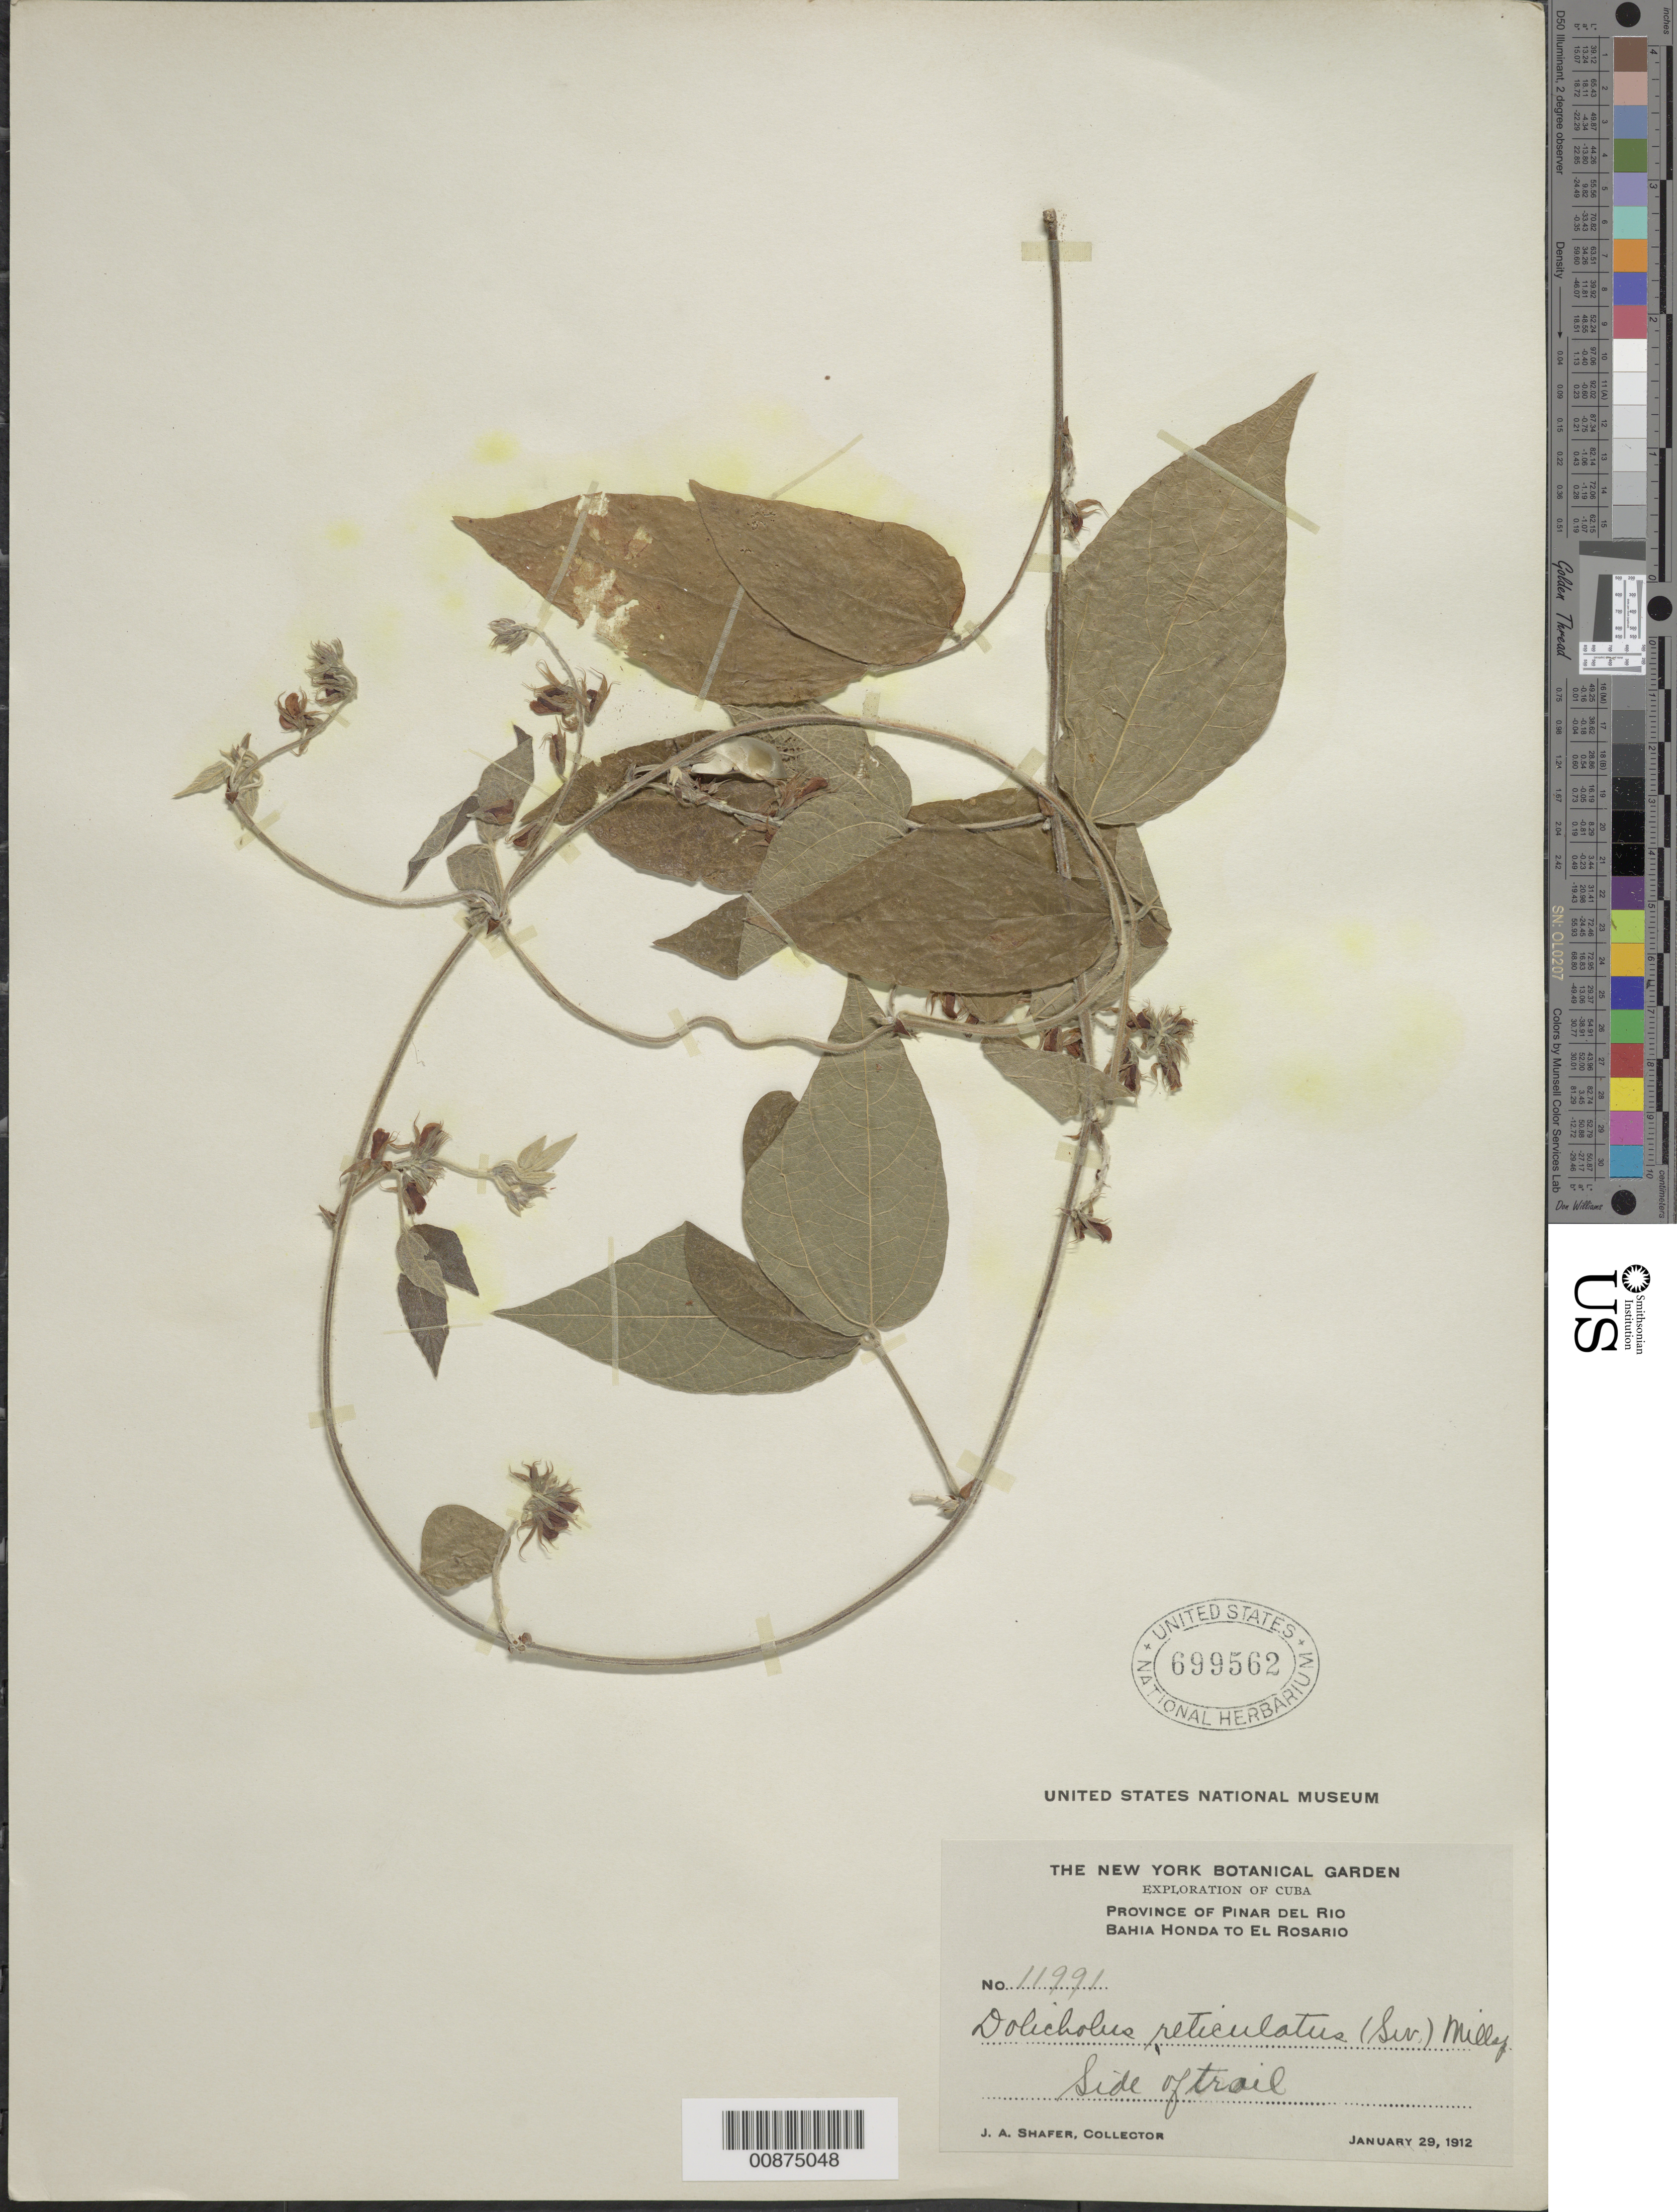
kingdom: Plantae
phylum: Tracheophyta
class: Magnoliopsida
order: Fabales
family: Fabaceae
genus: Rhynchosia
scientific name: Rhynchosia reticulata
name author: (Sw.) DC.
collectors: J. A. Shafer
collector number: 11991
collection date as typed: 29 Jan 1912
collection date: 1912-01-29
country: Cuba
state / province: Pinar del Rio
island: Cuba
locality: Bahia Honda to El Rosario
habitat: Side of trail.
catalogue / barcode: US 699562